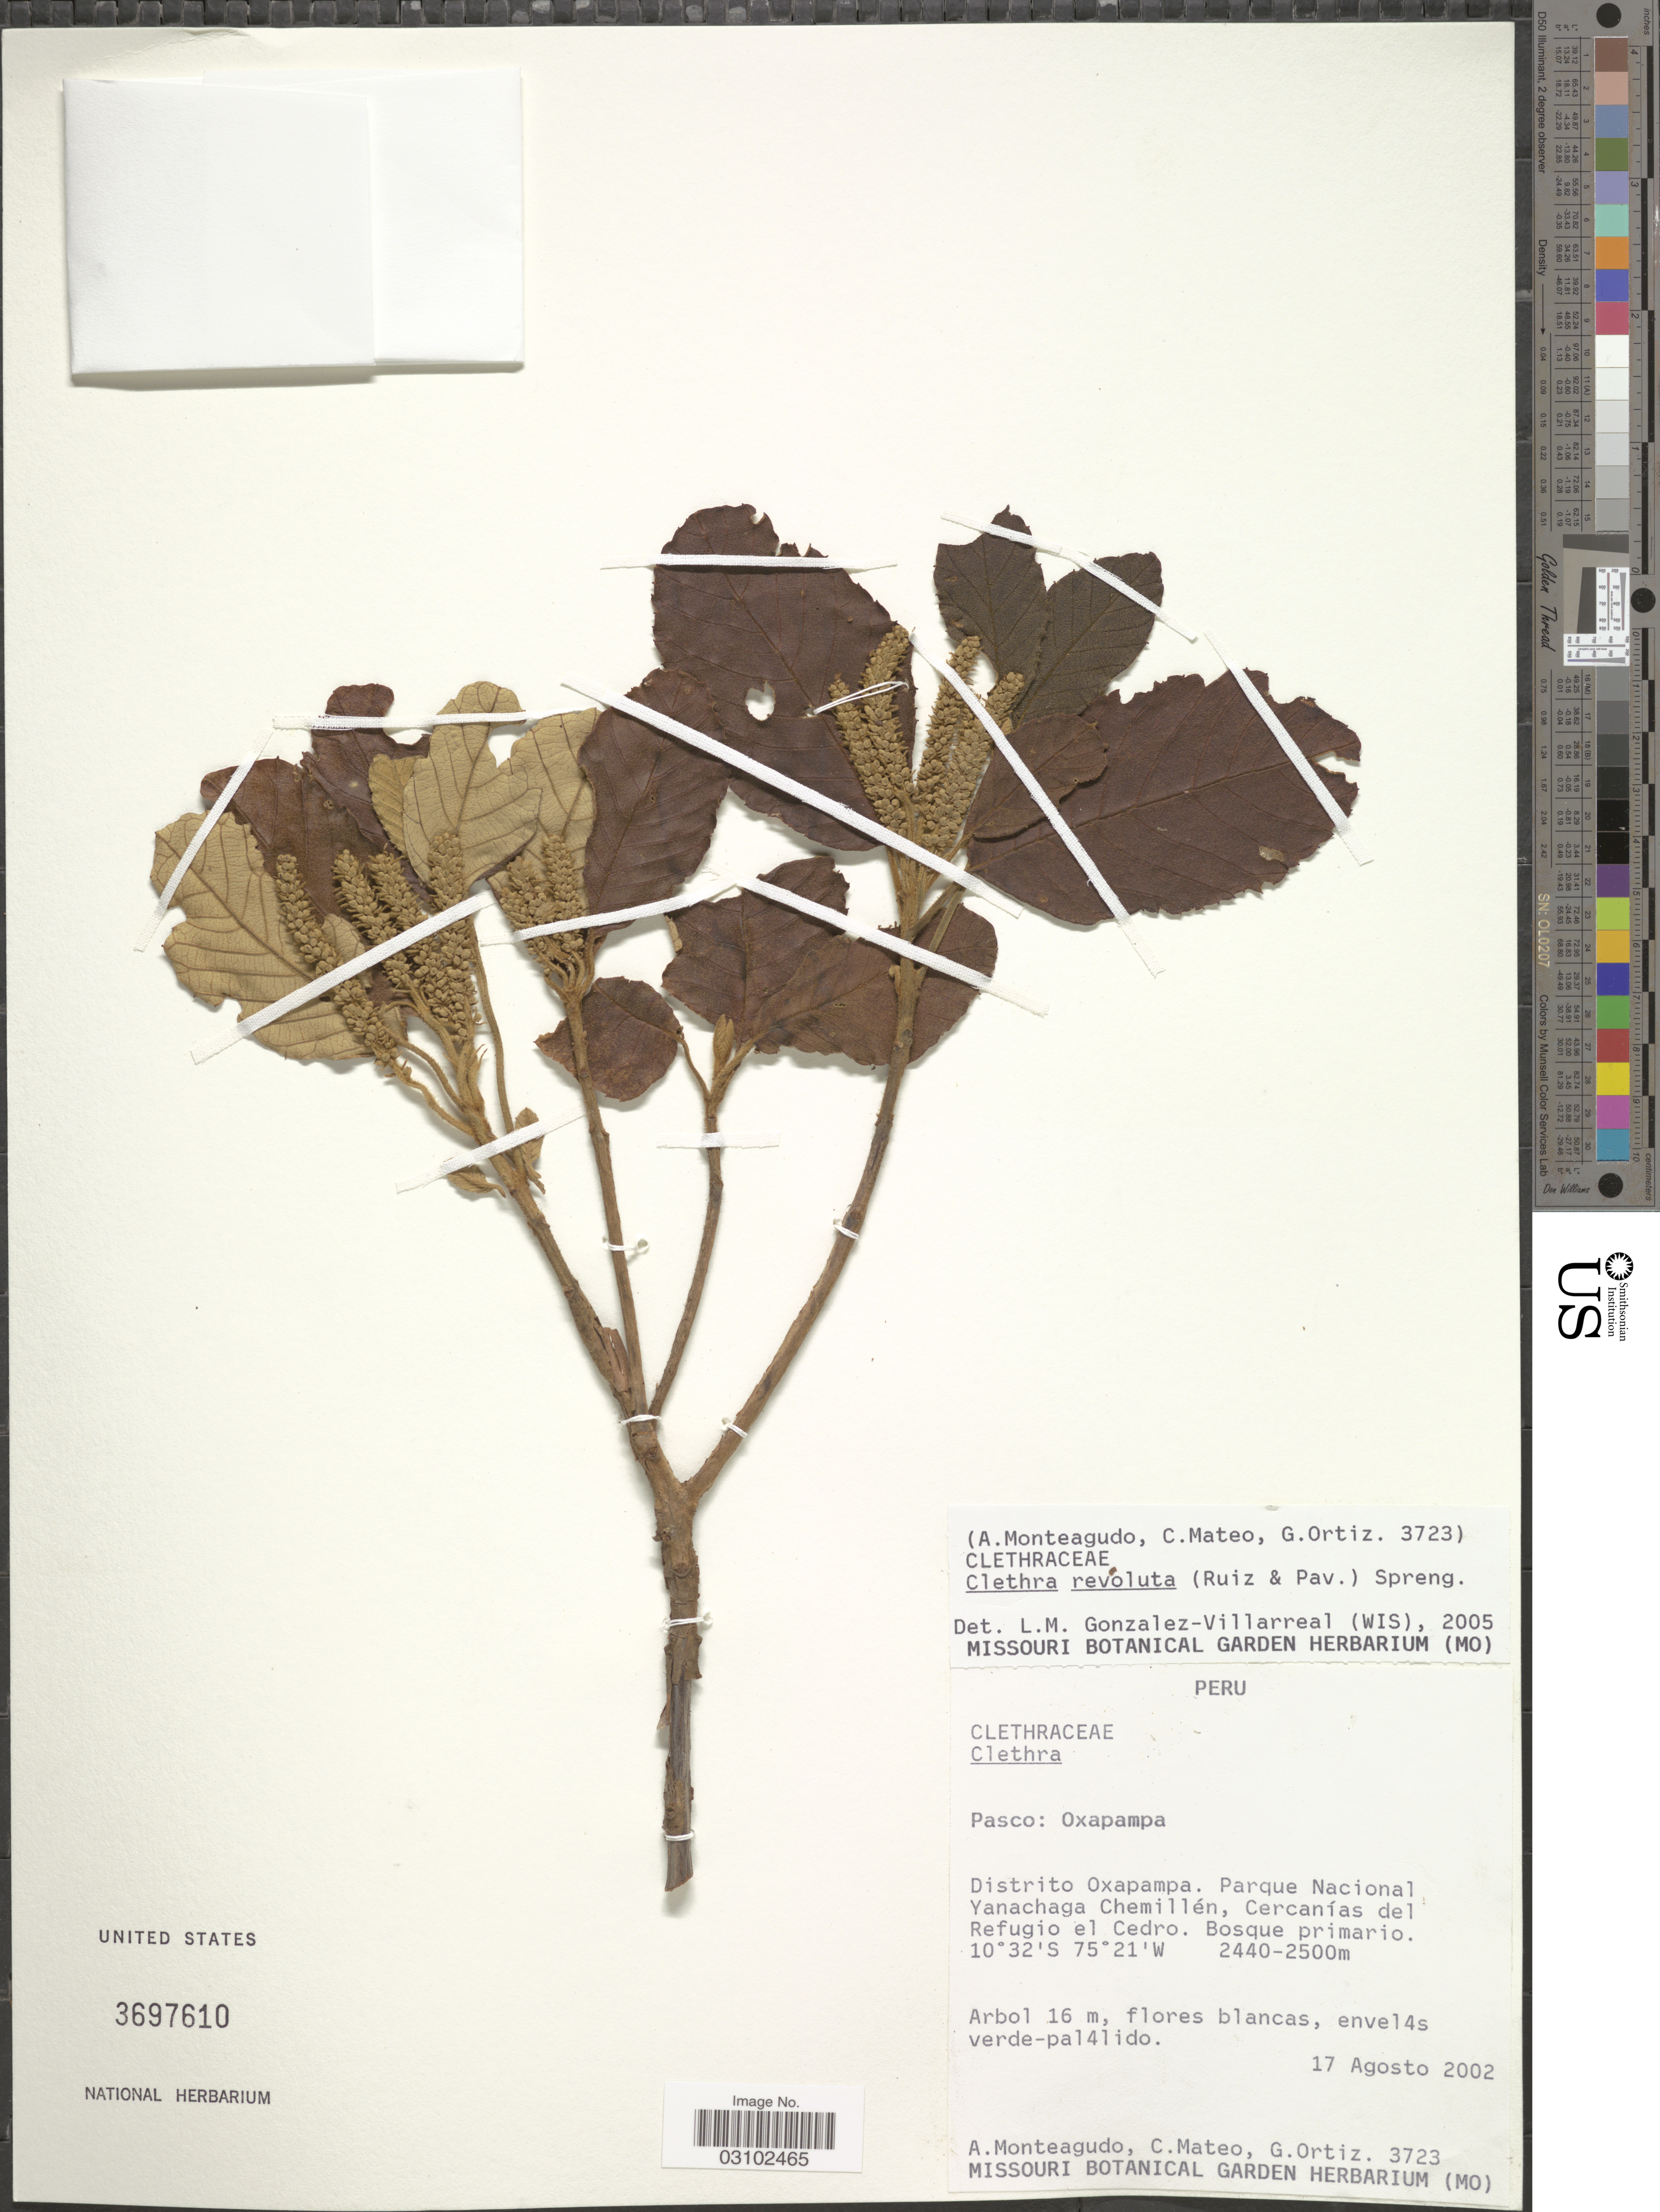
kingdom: Plantae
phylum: Tracheophyta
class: Magnoliopsida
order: Ericales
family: Clethraceae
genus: Clethra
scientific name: Clethra revoluta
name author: (Ruiz & Pav.) Spreng.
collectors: A. Monteagudo, C. Mateo & G. Ortiz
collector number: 3723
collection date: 2002-08-17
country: Peru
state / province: Pasco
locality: Oxapampa. Distrito Oxapampa. Parque Nacional Yanachaga Chemillén, Cercanías del Refugio el Cedro.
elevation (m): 2440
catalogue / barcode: US 3697610